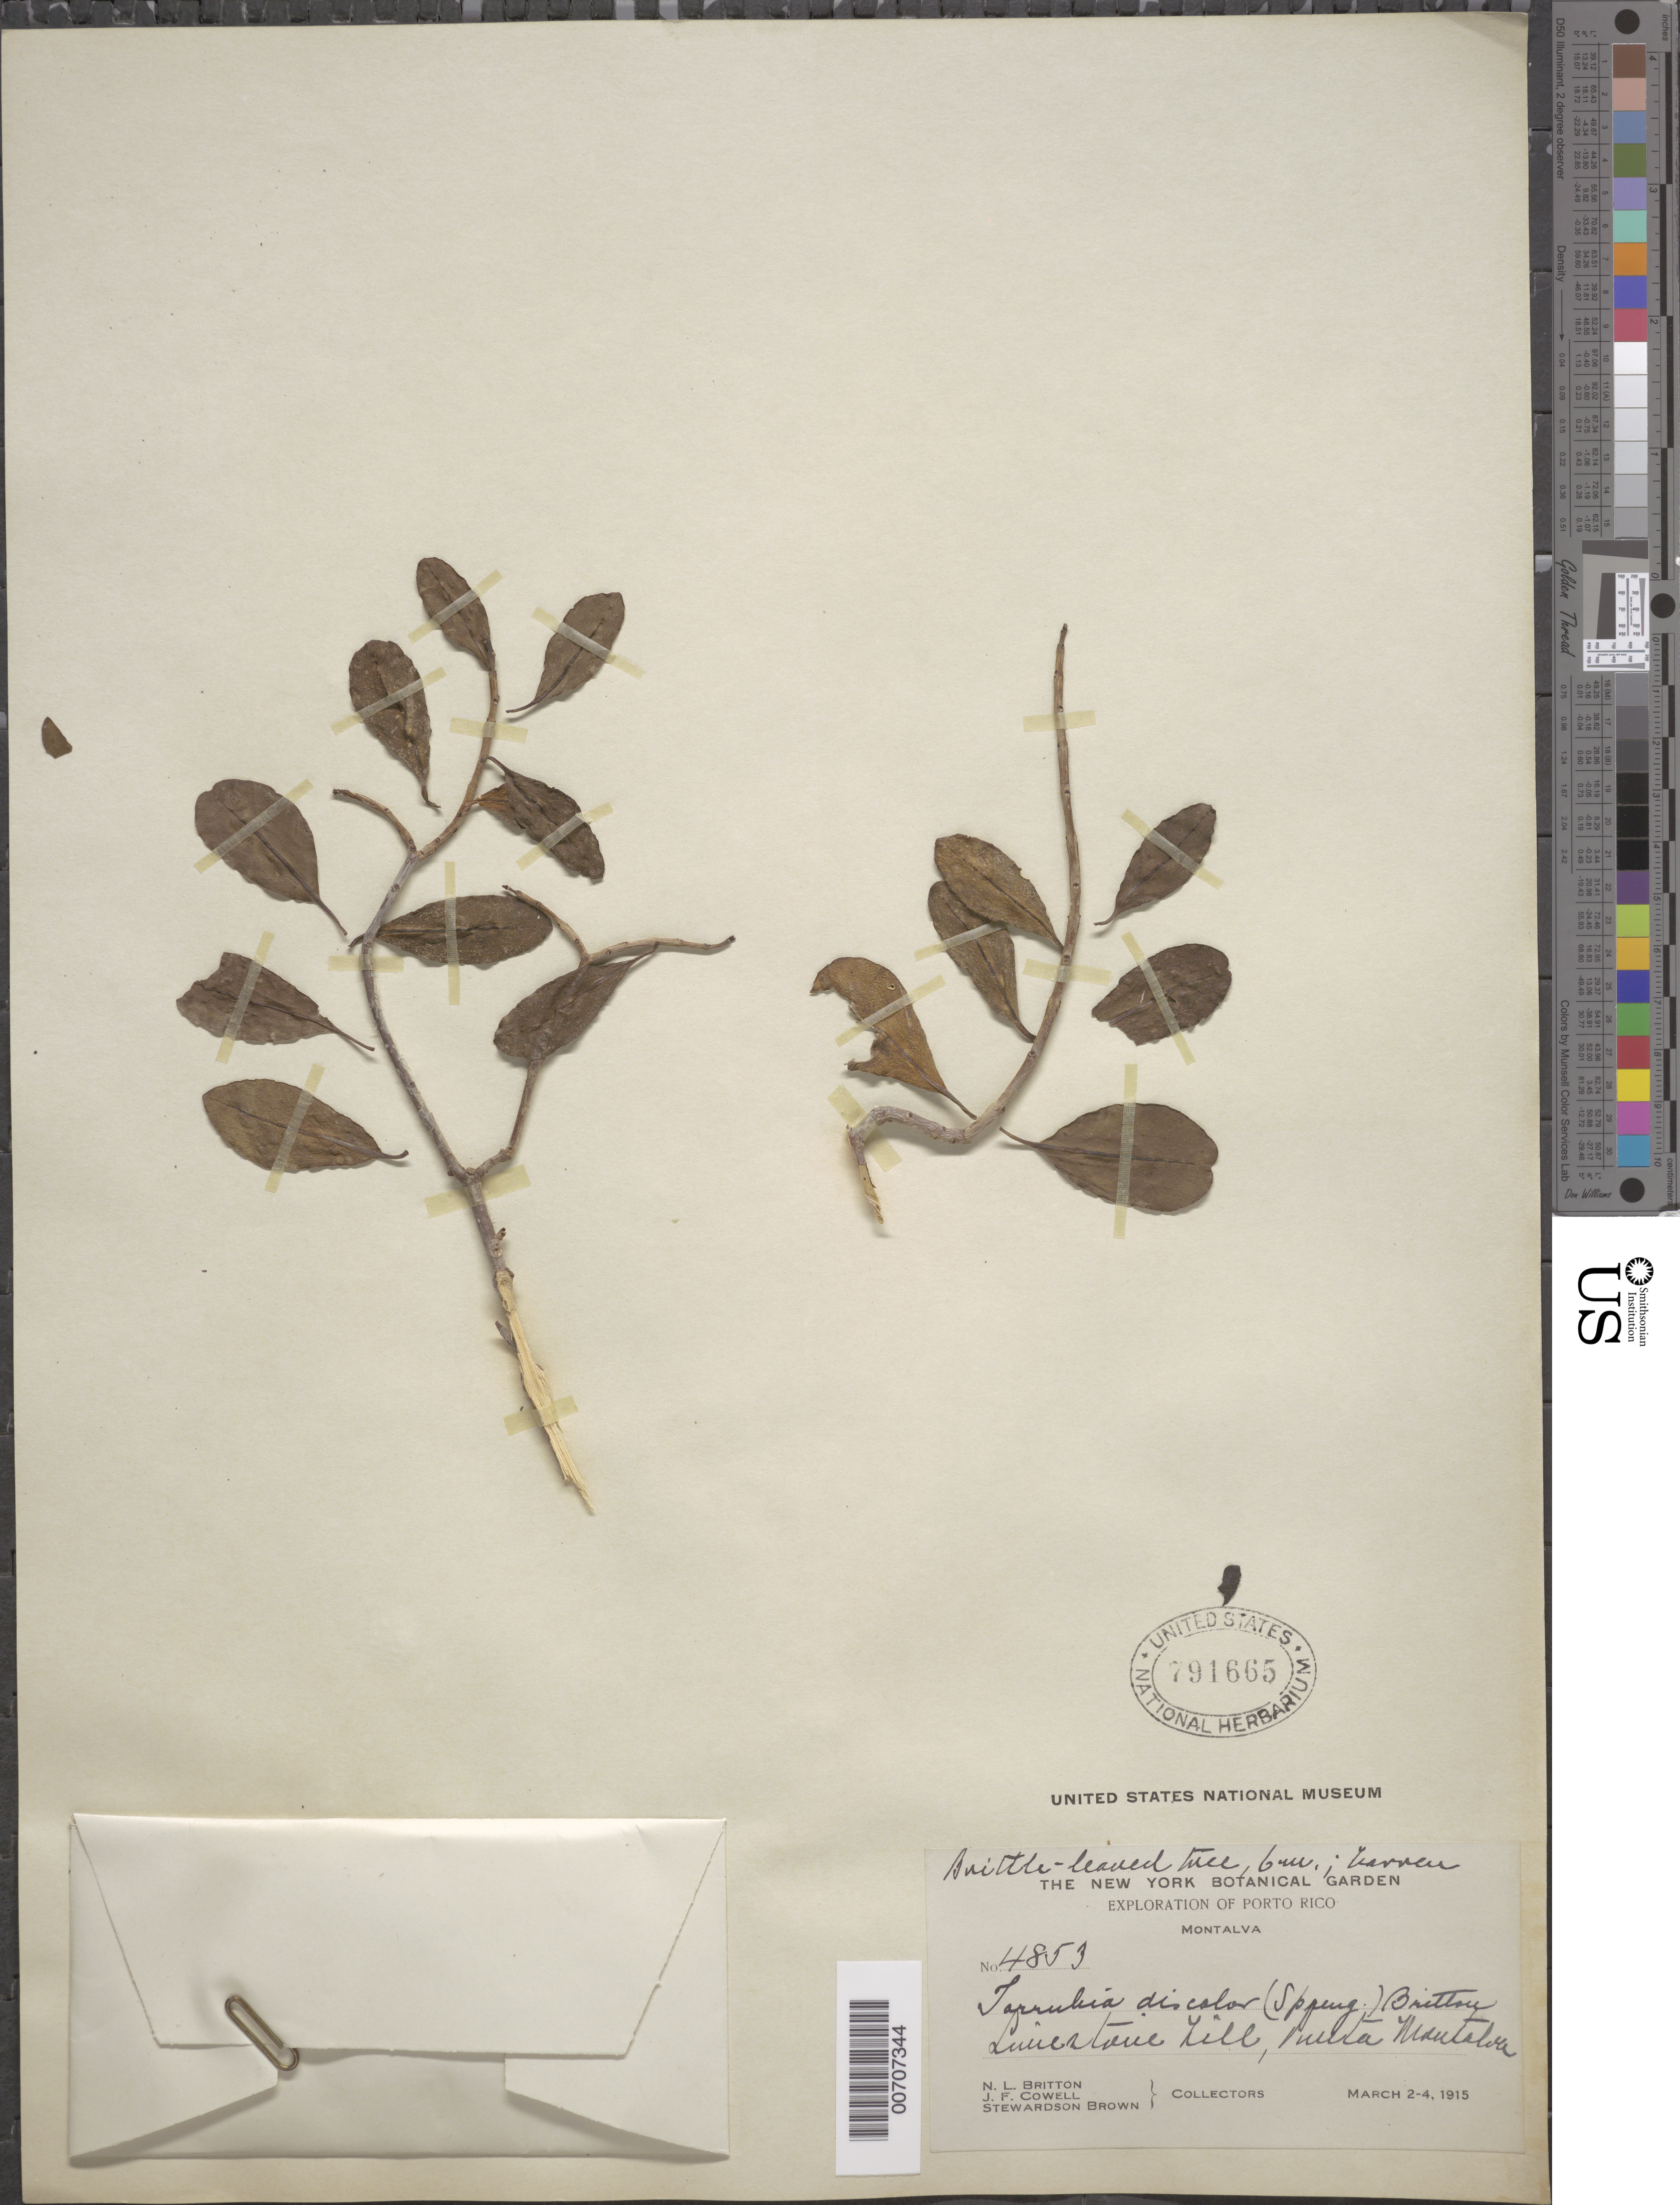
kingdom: Plantae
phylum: Tracheophyta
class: Magnoliopsida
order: Caryophyllales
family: Nyctaginaceae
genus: Guapira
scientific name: Guapira sp.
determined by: Strong, Mark T., (BOT), Smithsonian Institution - National Museum of Natural History (UNITED STATES)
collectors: N. Britton, J. F. Cowell & S. Brown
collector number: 4853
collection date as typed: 02 Mar 1915 to 04 Mar 1915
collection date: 1915-03-02/1915-03-04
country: Puerto Rico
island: Greater Antilles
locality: Montalva, Punta Montalva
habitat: Limestone hill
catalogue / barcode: US 791665